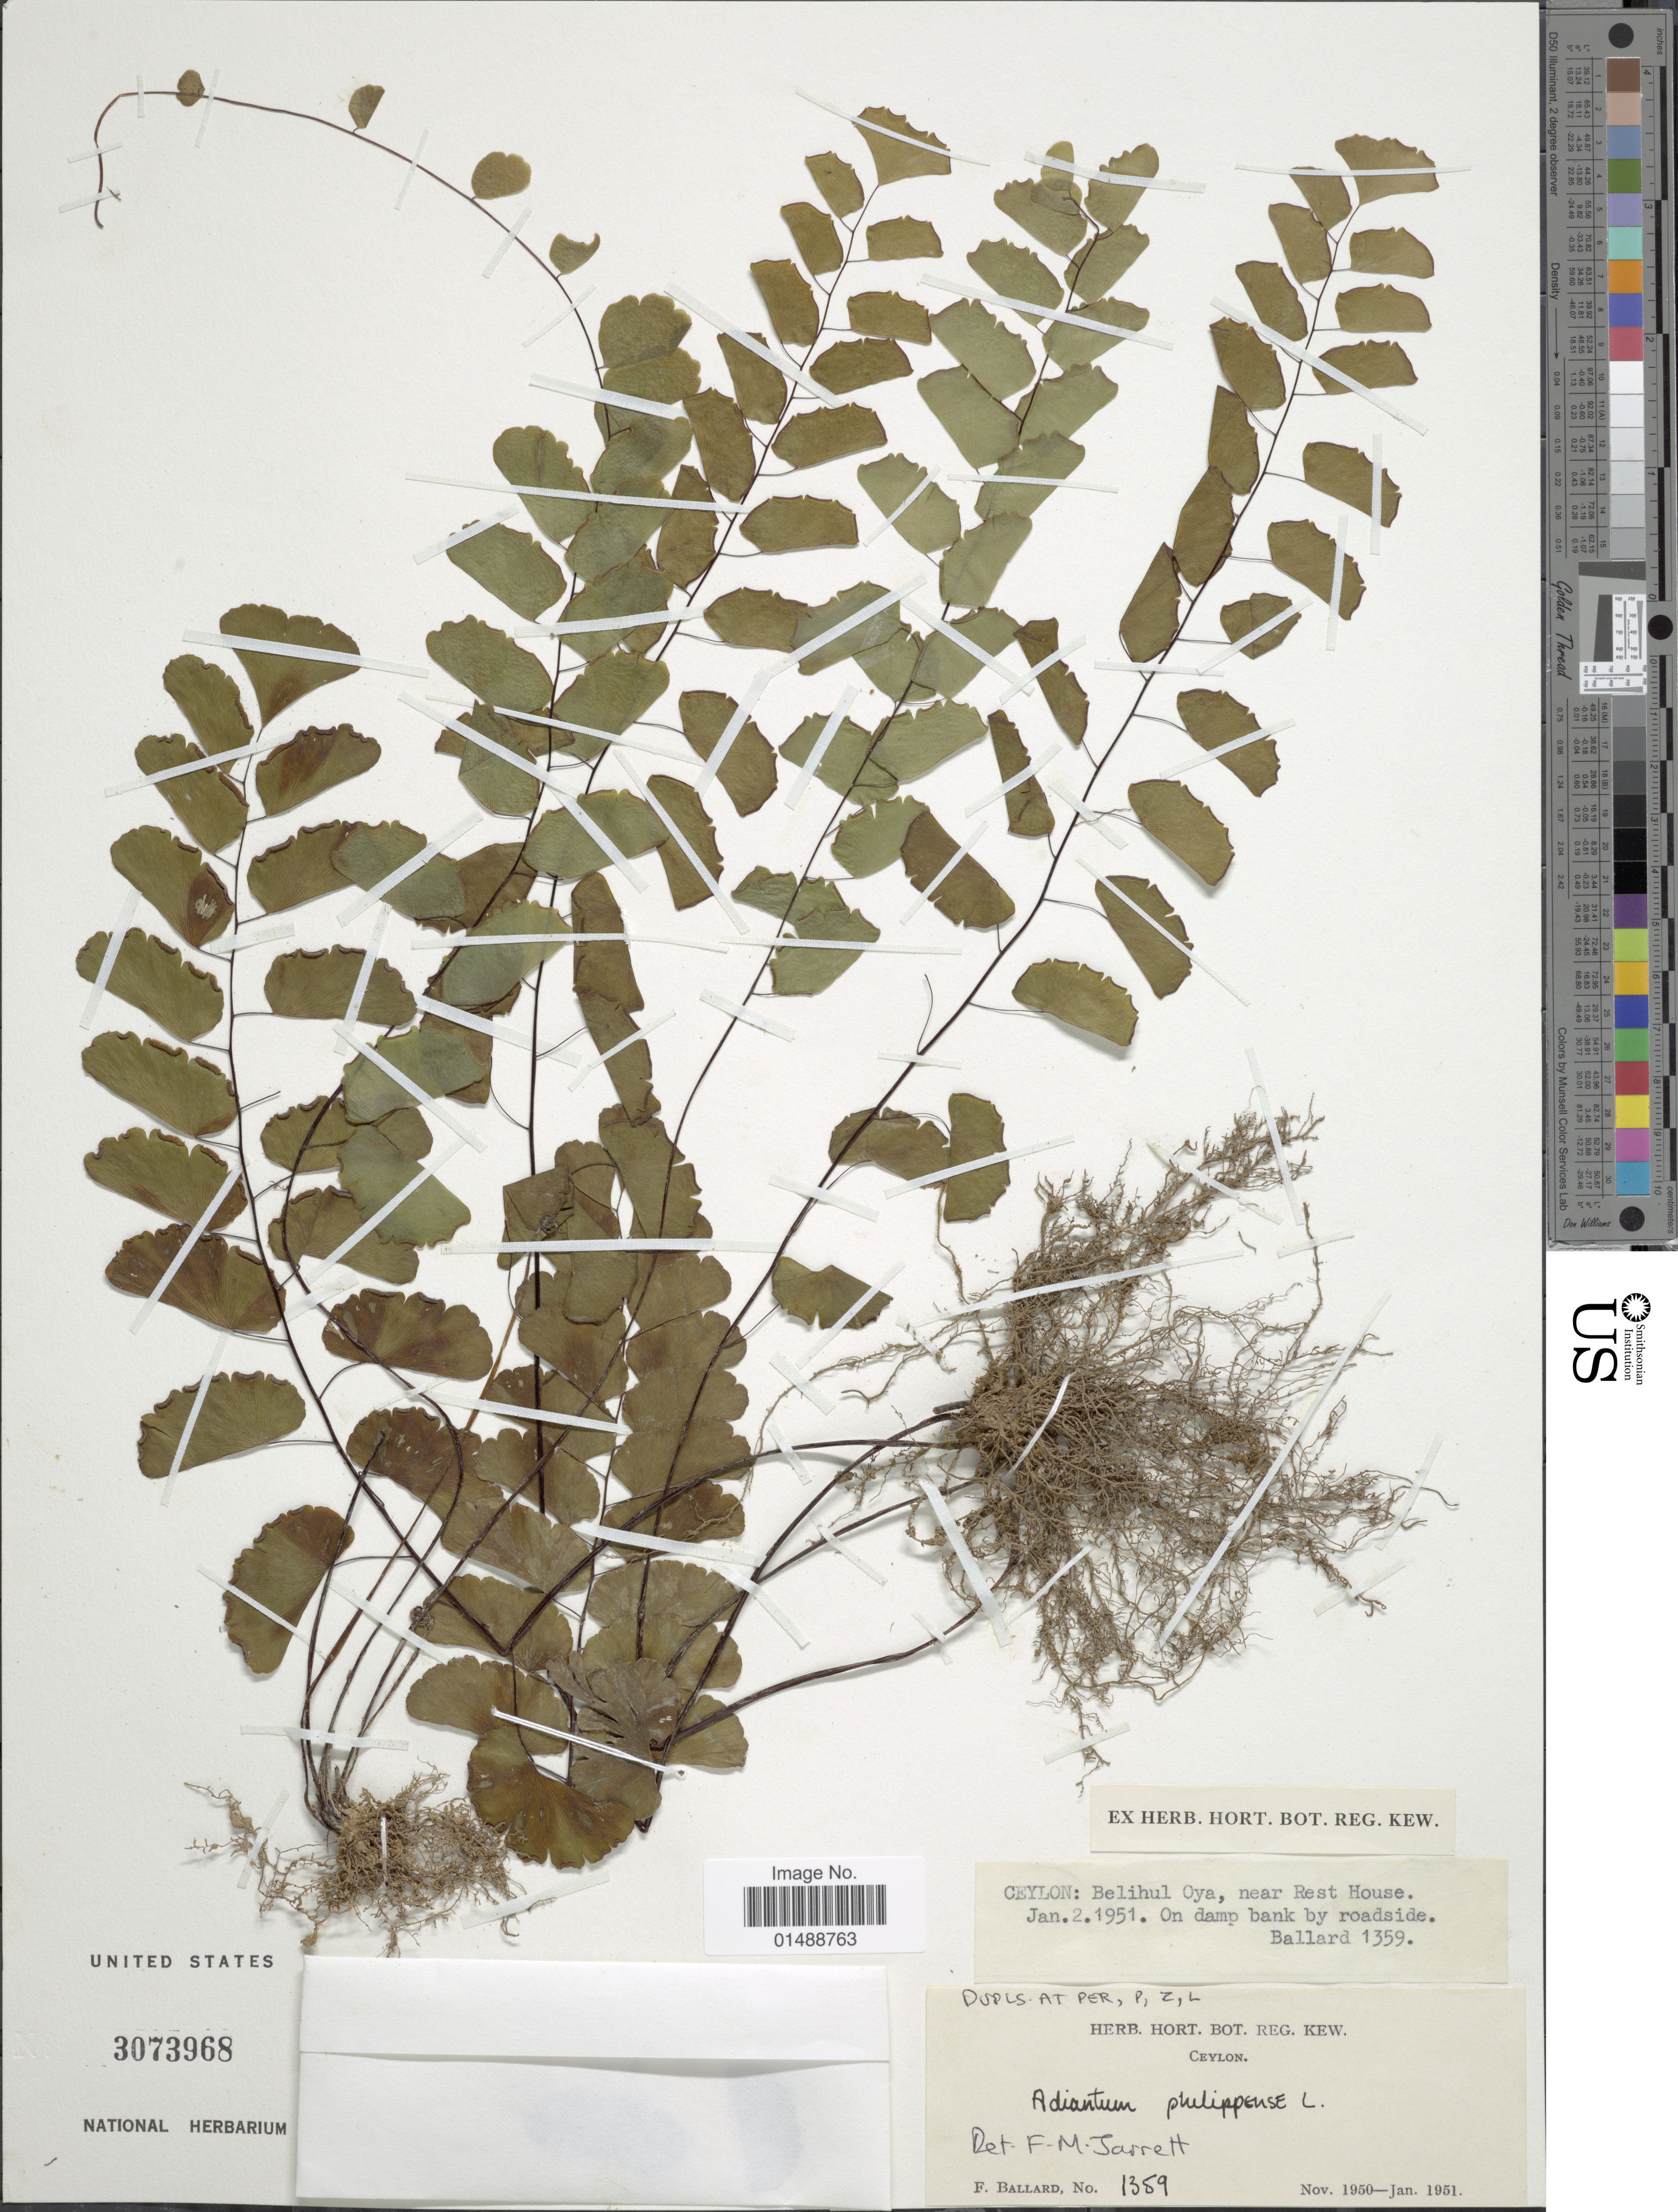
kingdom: Plantae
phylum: Tracheophyta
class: Polypodiopsida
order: Polypodiales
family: Pteridaceae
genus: Adiantum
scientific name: Adiantum philippense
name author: L.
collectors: F. Ballard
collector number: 1359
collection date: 1951-01-02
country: Sri Lanka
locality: Ceylon, Belihul Oya, near Rest house.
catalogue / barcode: US 3073968